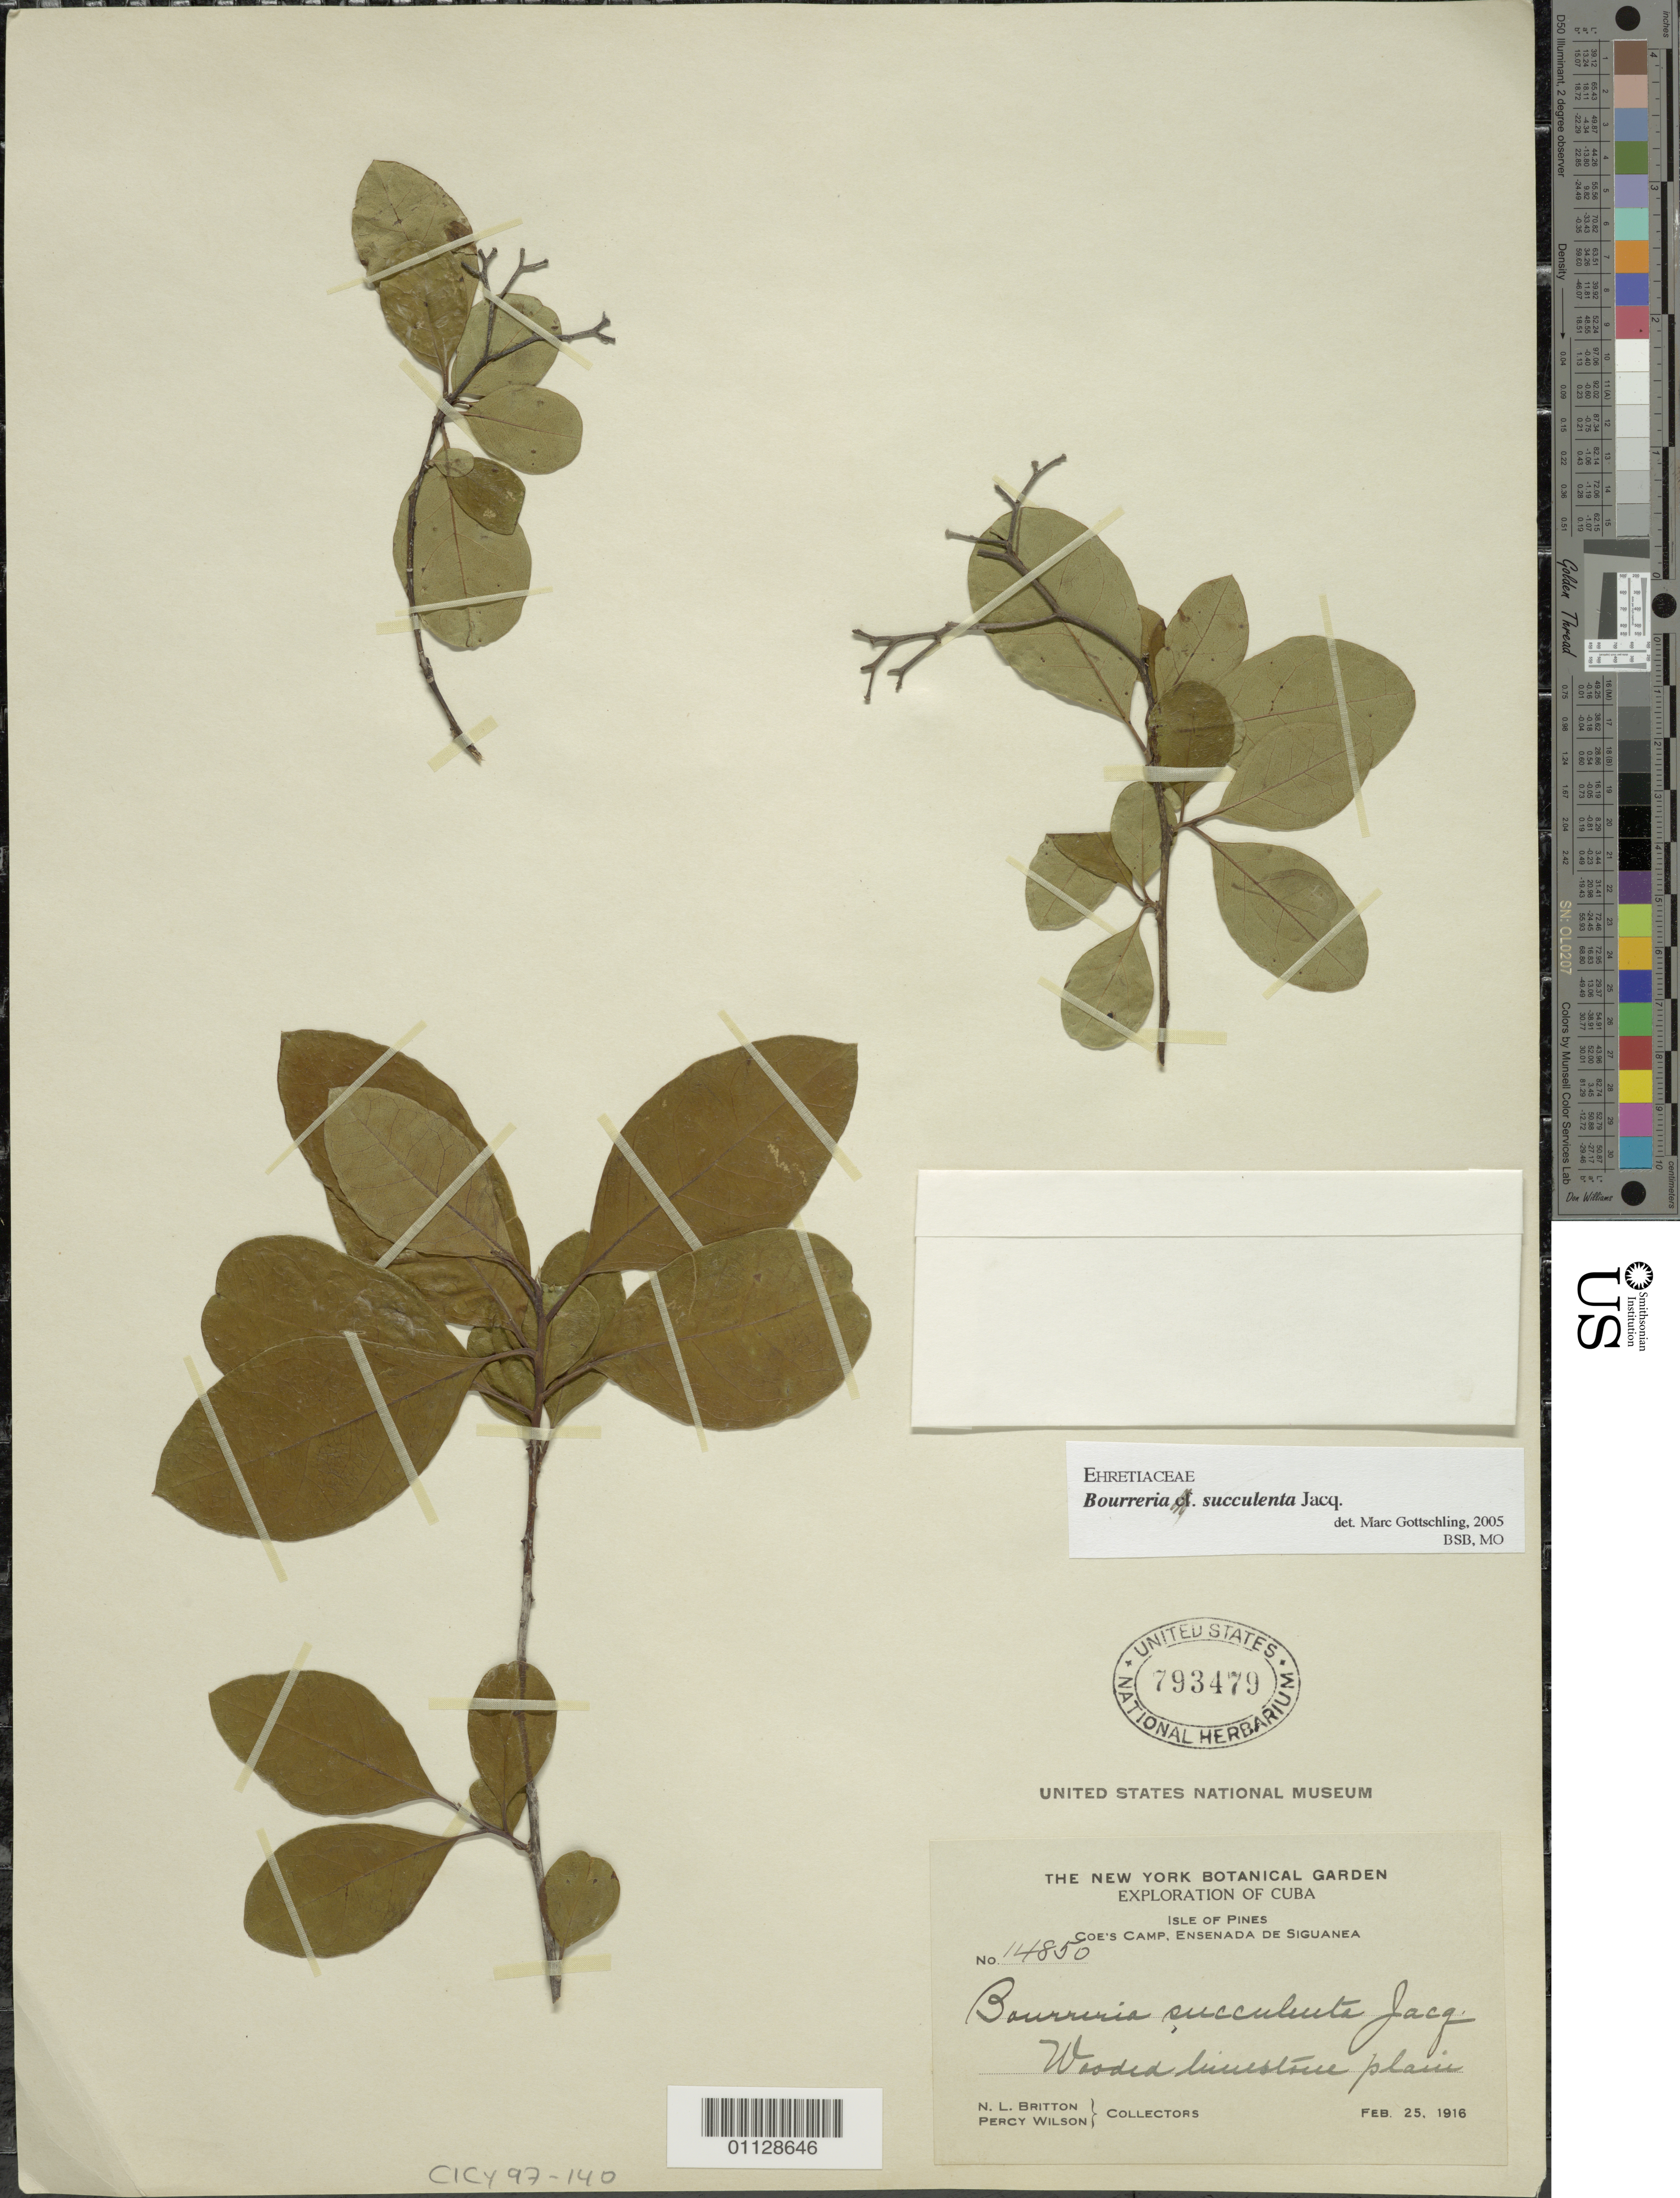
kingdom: Plantae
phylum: Tracheophyta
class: Magnoliopsida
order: Boraginales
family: Ehretiaceae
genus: Bourreria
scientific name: Bourreria succulenta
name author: Jacq.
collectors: N. Britton & P. Wilson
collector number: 14850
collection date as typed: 25 Feb 1916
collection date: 1916-02-25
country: Cuba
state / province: Isla de La Juventud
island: Isla de la Juventud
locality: Coe's Camp, Ensenada de Siguanea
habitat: wooded limestone plain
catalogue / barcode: US 793479